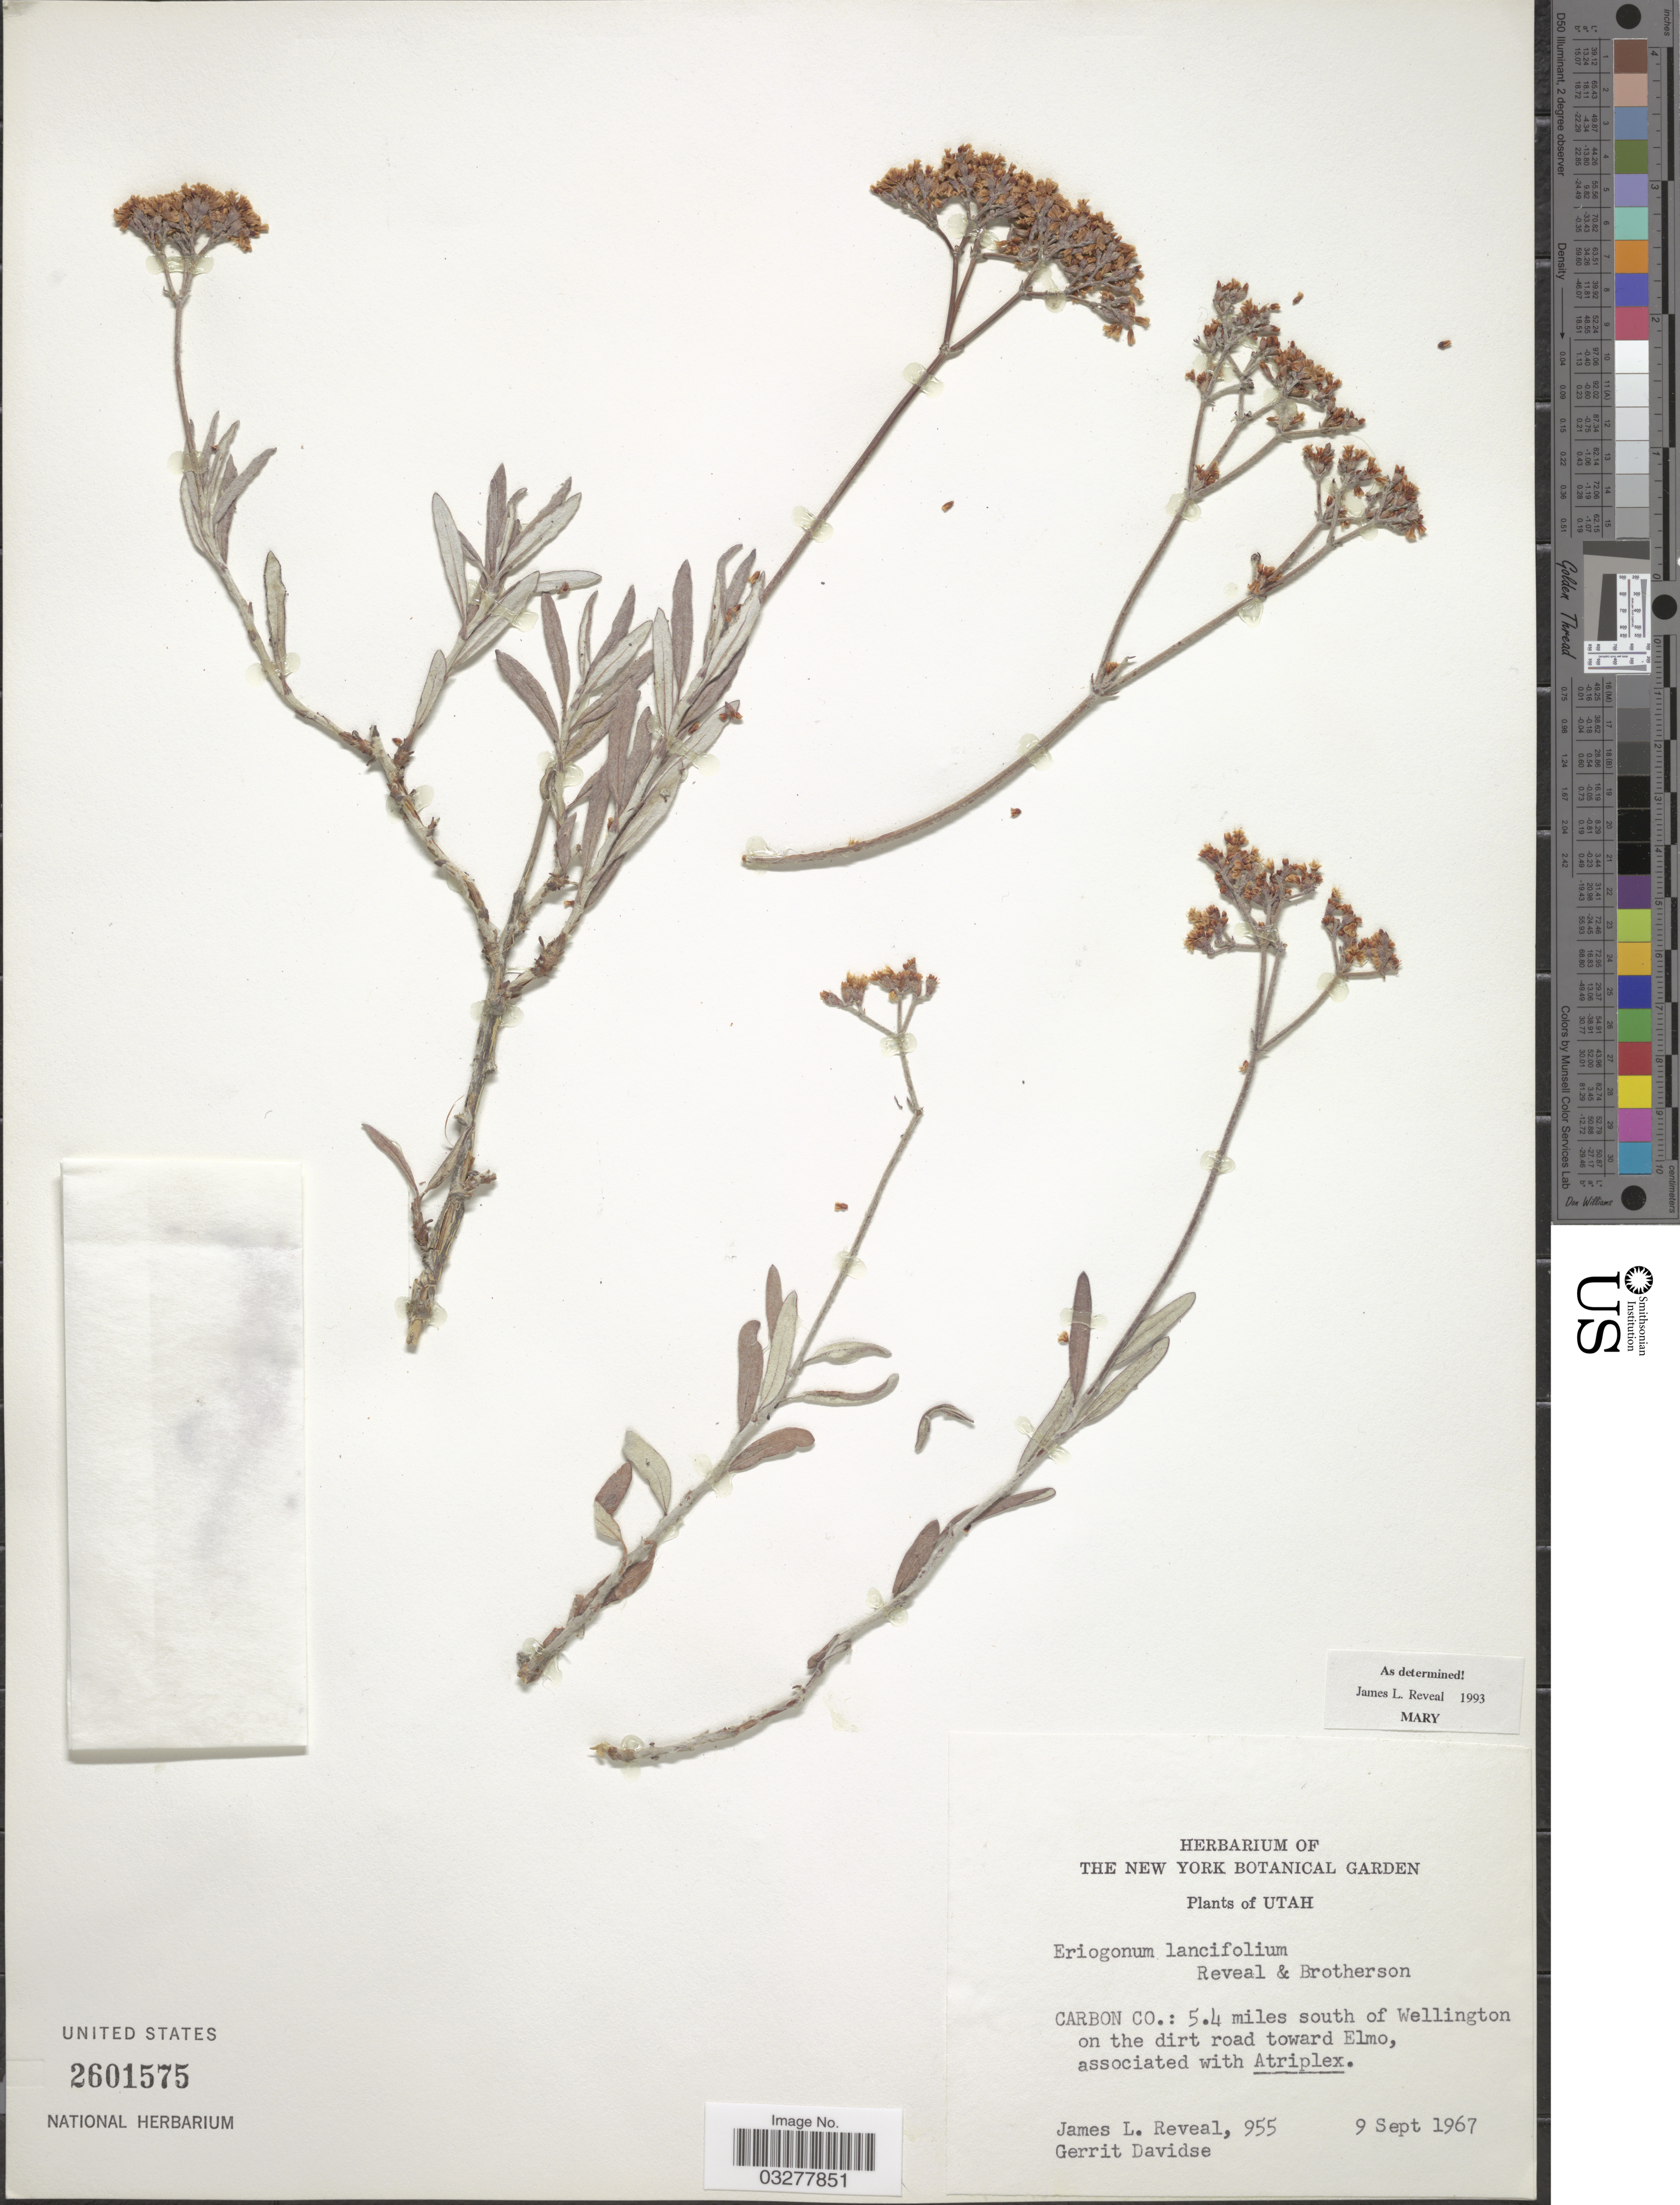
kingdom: Plantae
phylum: Tracheophyta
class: Magnoliopsida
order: Caryophyllales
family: Polygonaceae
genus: Eriogonum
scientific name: Eriogonum lancifolium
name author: Reveal & Brotherson in Reveal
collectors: J. L. Reveal & G. Davidse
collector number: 955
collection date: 1967-09-09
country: United States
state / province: Utah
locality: Carbon Co.: 5.4 miles south of Wellington on the dirt road toward Elmo.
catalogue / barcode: US 2601575